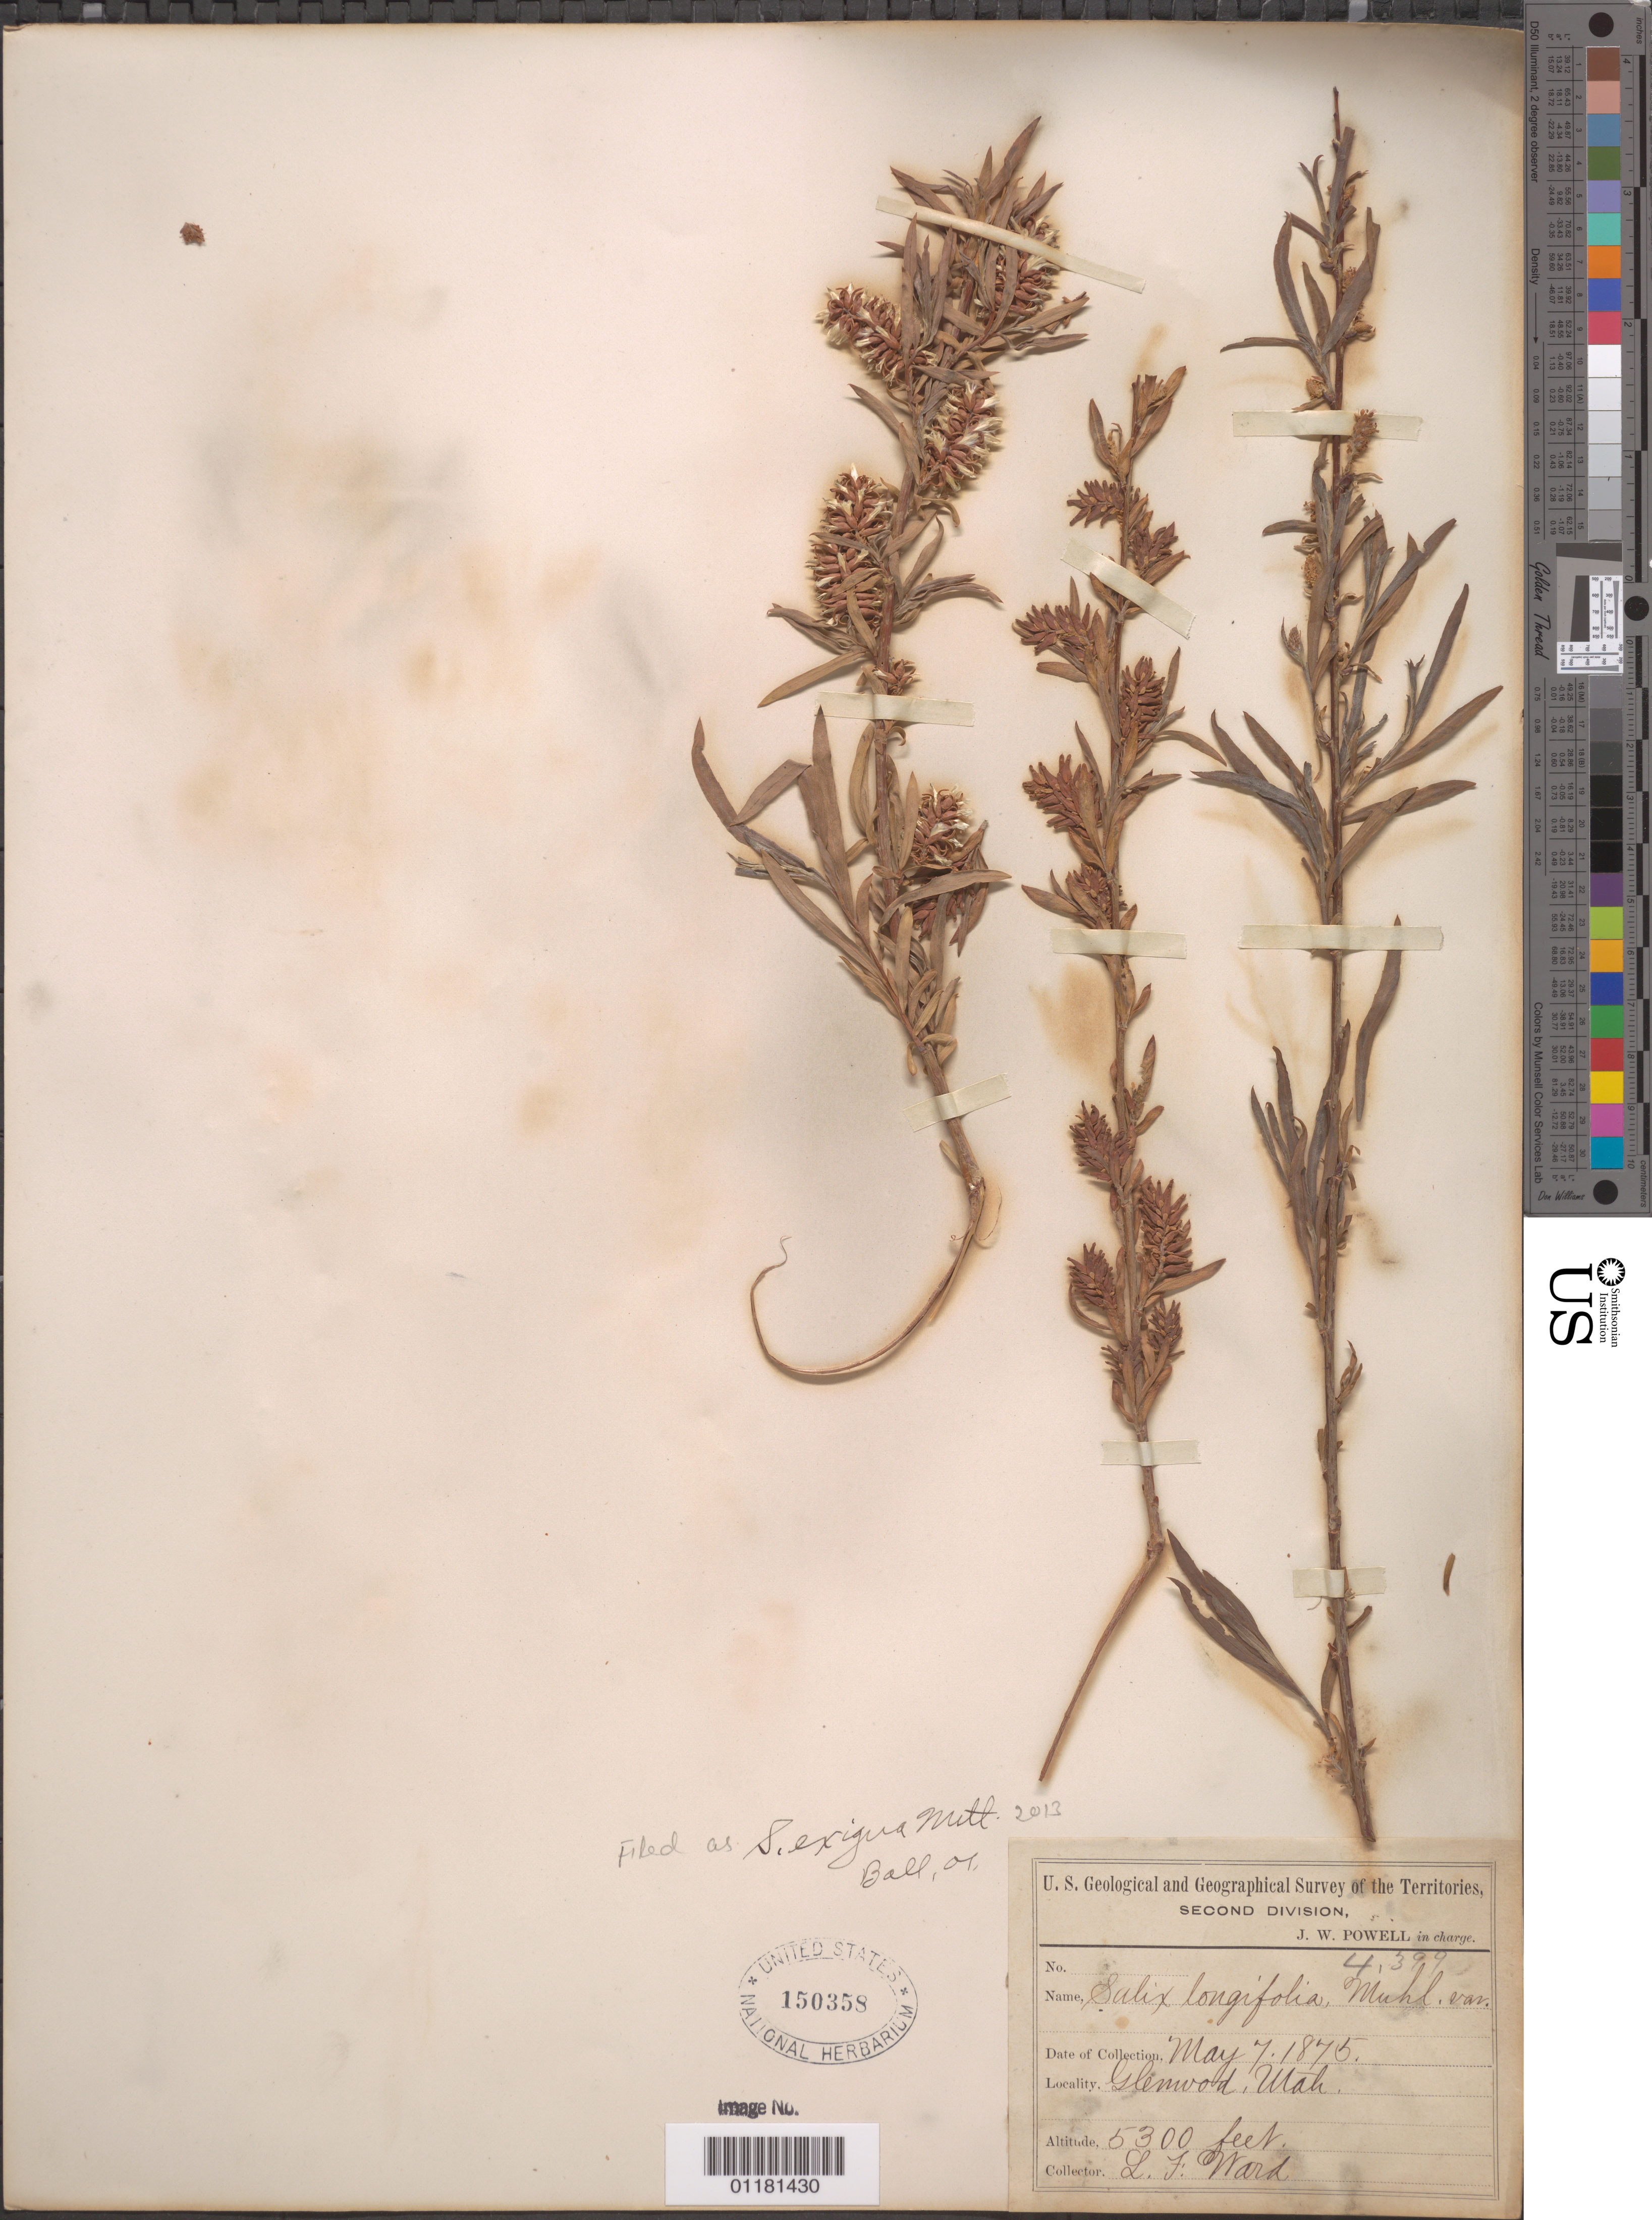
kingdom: Plantae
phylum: Tracheophyta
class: Magnoliopsida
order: Malpighiales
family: Salicaceae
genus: Salix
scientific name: Salix exigua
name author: Nutt.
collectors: L. F. Ward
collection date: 1875-05-07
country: United States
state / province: Utah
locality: Glenwood.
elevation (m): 1615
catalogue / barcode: US 150358